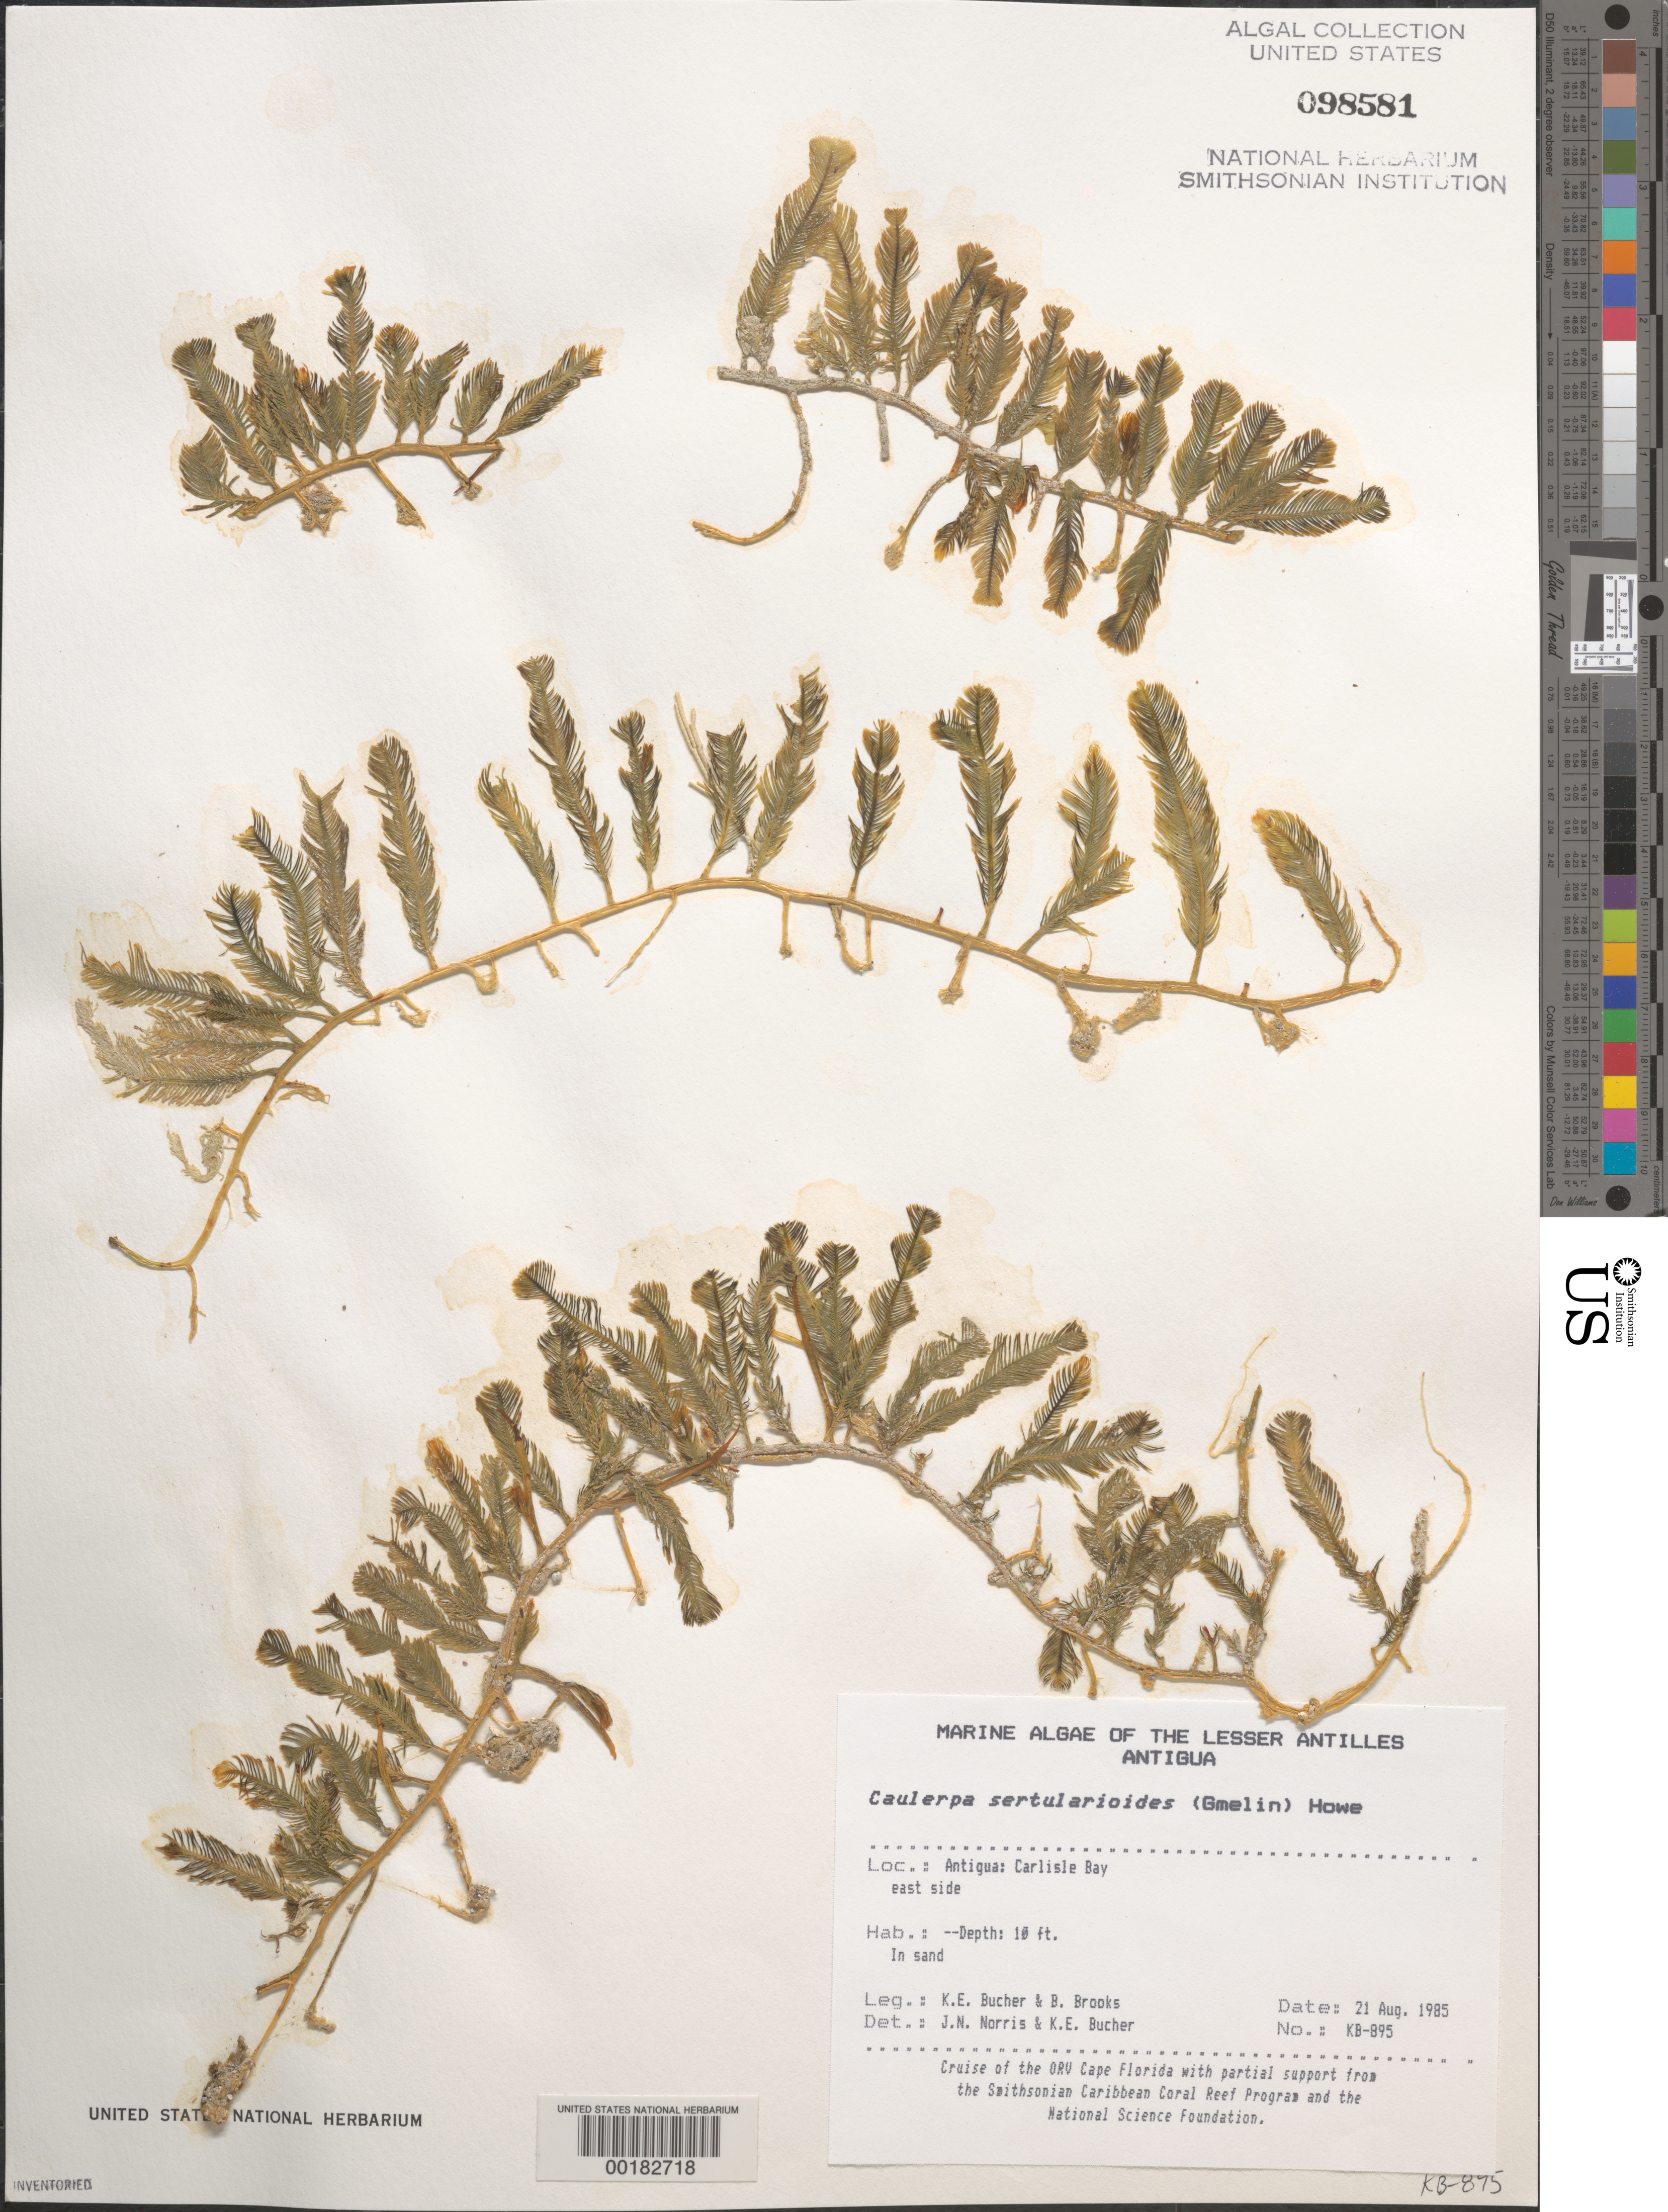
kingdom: Plantae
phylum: Chlorophyta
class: Ulvophyceae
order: Bryopsidales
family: Caulerpaceae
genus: Caulerpa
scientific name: Caulerpa sertularioides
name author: (S.G. Gmel.) M. Howe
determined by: Norris, J. N.; Bucher, K. E.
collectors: K. E. Bucher & B. Brooks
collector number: KB-895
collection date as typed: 21 Aug 1985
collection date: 1985-08-21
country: Antigua and Barbuda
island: Antigua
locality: Carlisle Bay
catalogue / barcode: US 98581